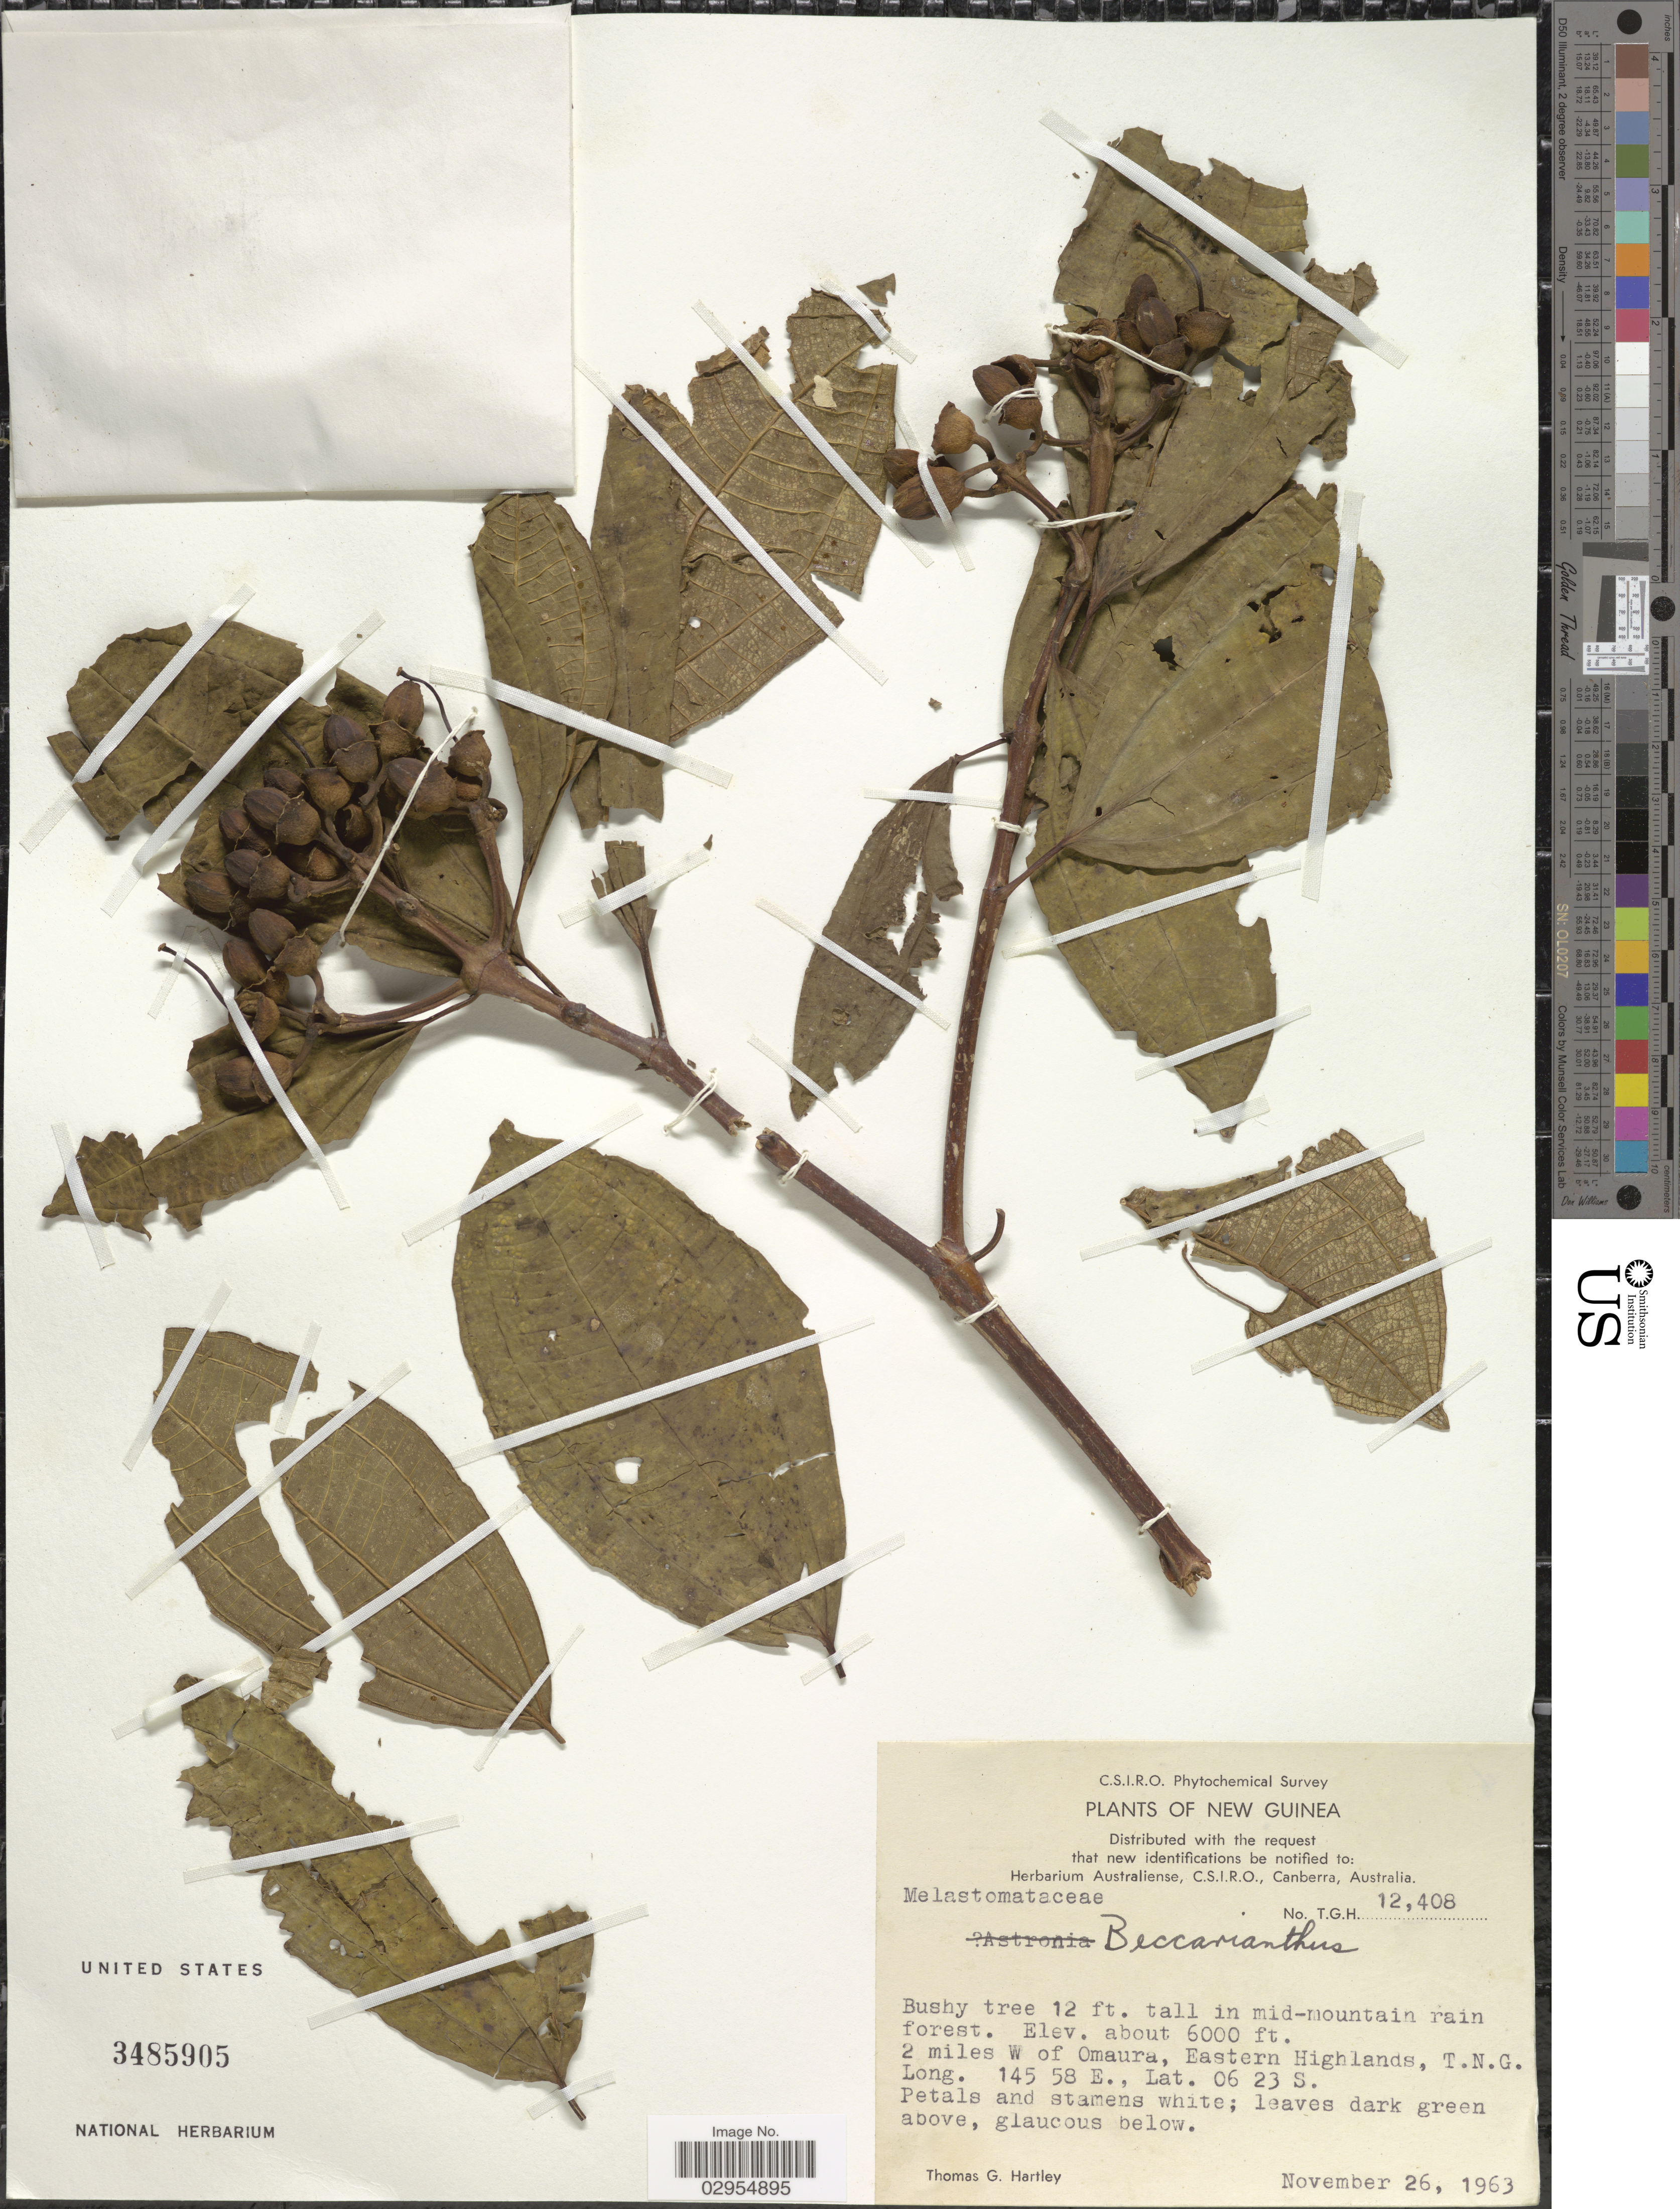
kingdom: Plantae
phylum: Tracheophyta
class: Magnoliopsida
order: Myrtales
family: Melastomataceae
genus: Beccarianthus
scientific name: Beccarianthus sp.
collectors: T. G. Hartley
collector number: T.G.H.12408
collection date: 1963-11-26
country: Papua New Guinea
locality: New Guinea. 2 miles W of Omaura, Eastern Highlands, T.N.G.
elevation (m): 1829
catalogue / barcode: US 3485905